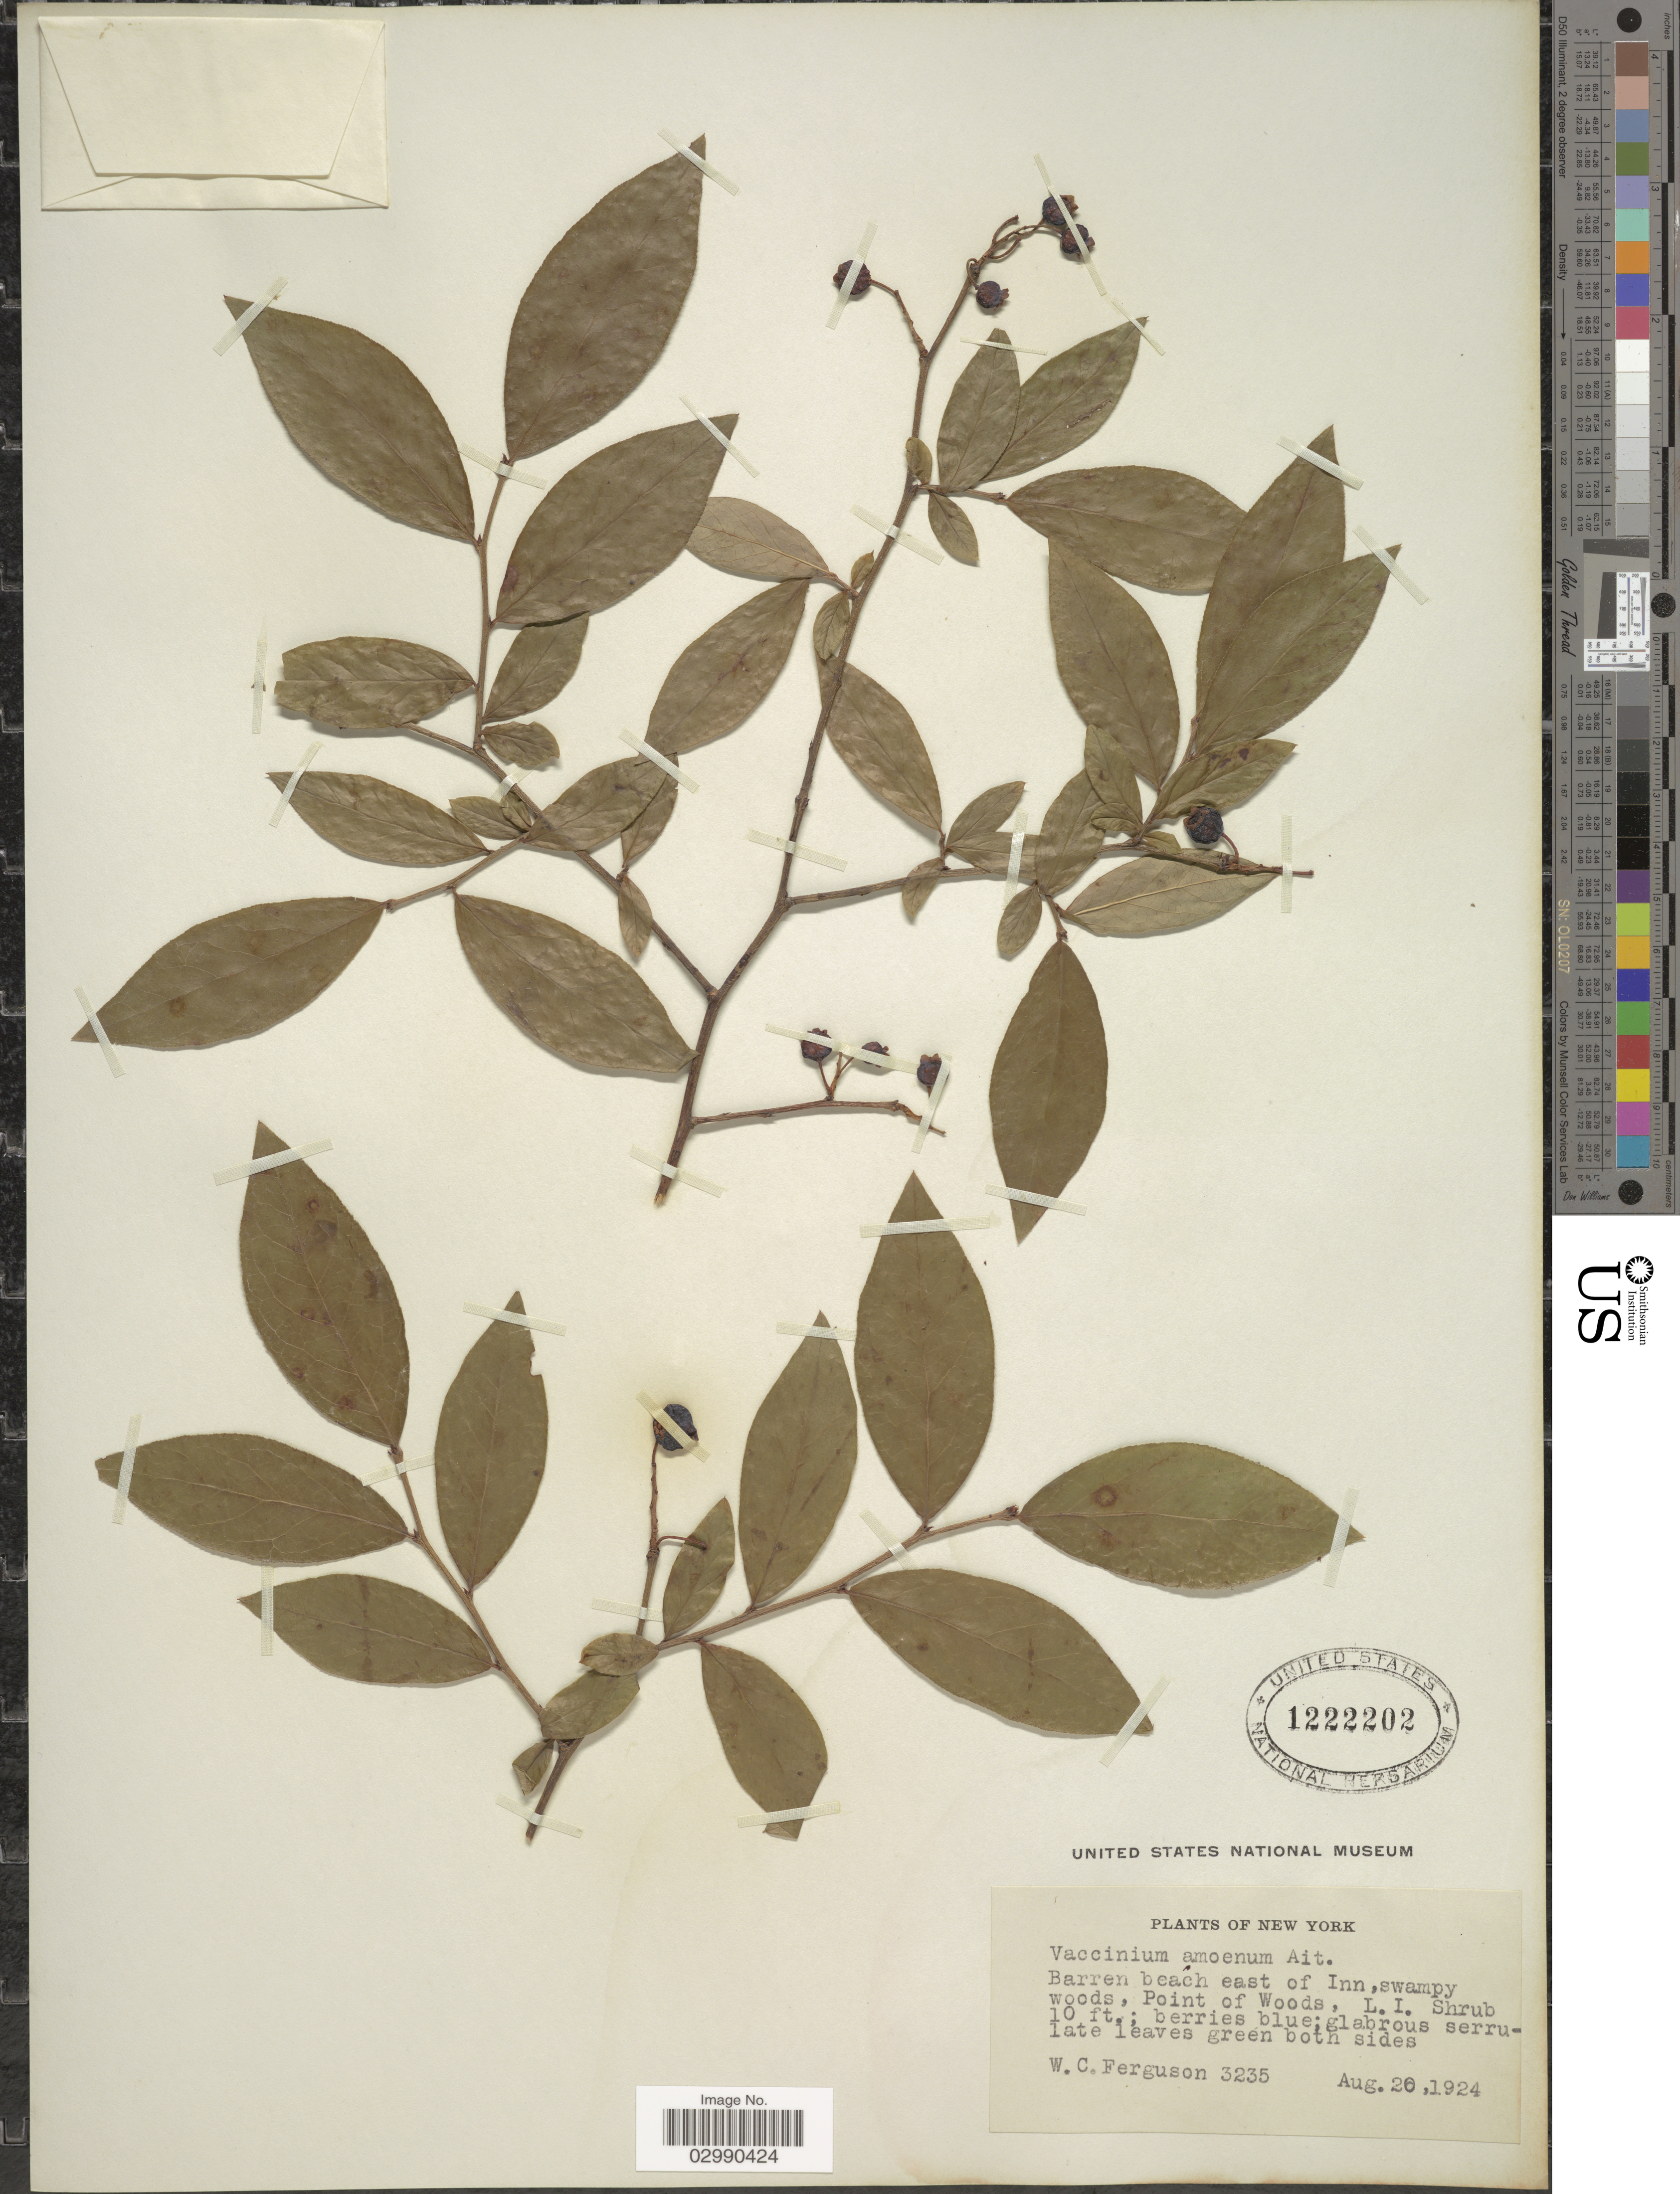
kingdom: Plantae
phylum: Tracheophyta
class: Magnoliopsida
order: Ericales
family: Ericaceae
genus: Vaccinium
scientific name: Vaccinium vicinum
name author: E.P. Bicknell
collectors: W. Ferguson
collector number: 3235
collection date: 1924-08-20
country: United States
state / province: New York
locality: Point of Woods, L.I.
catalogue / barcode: US 1222202